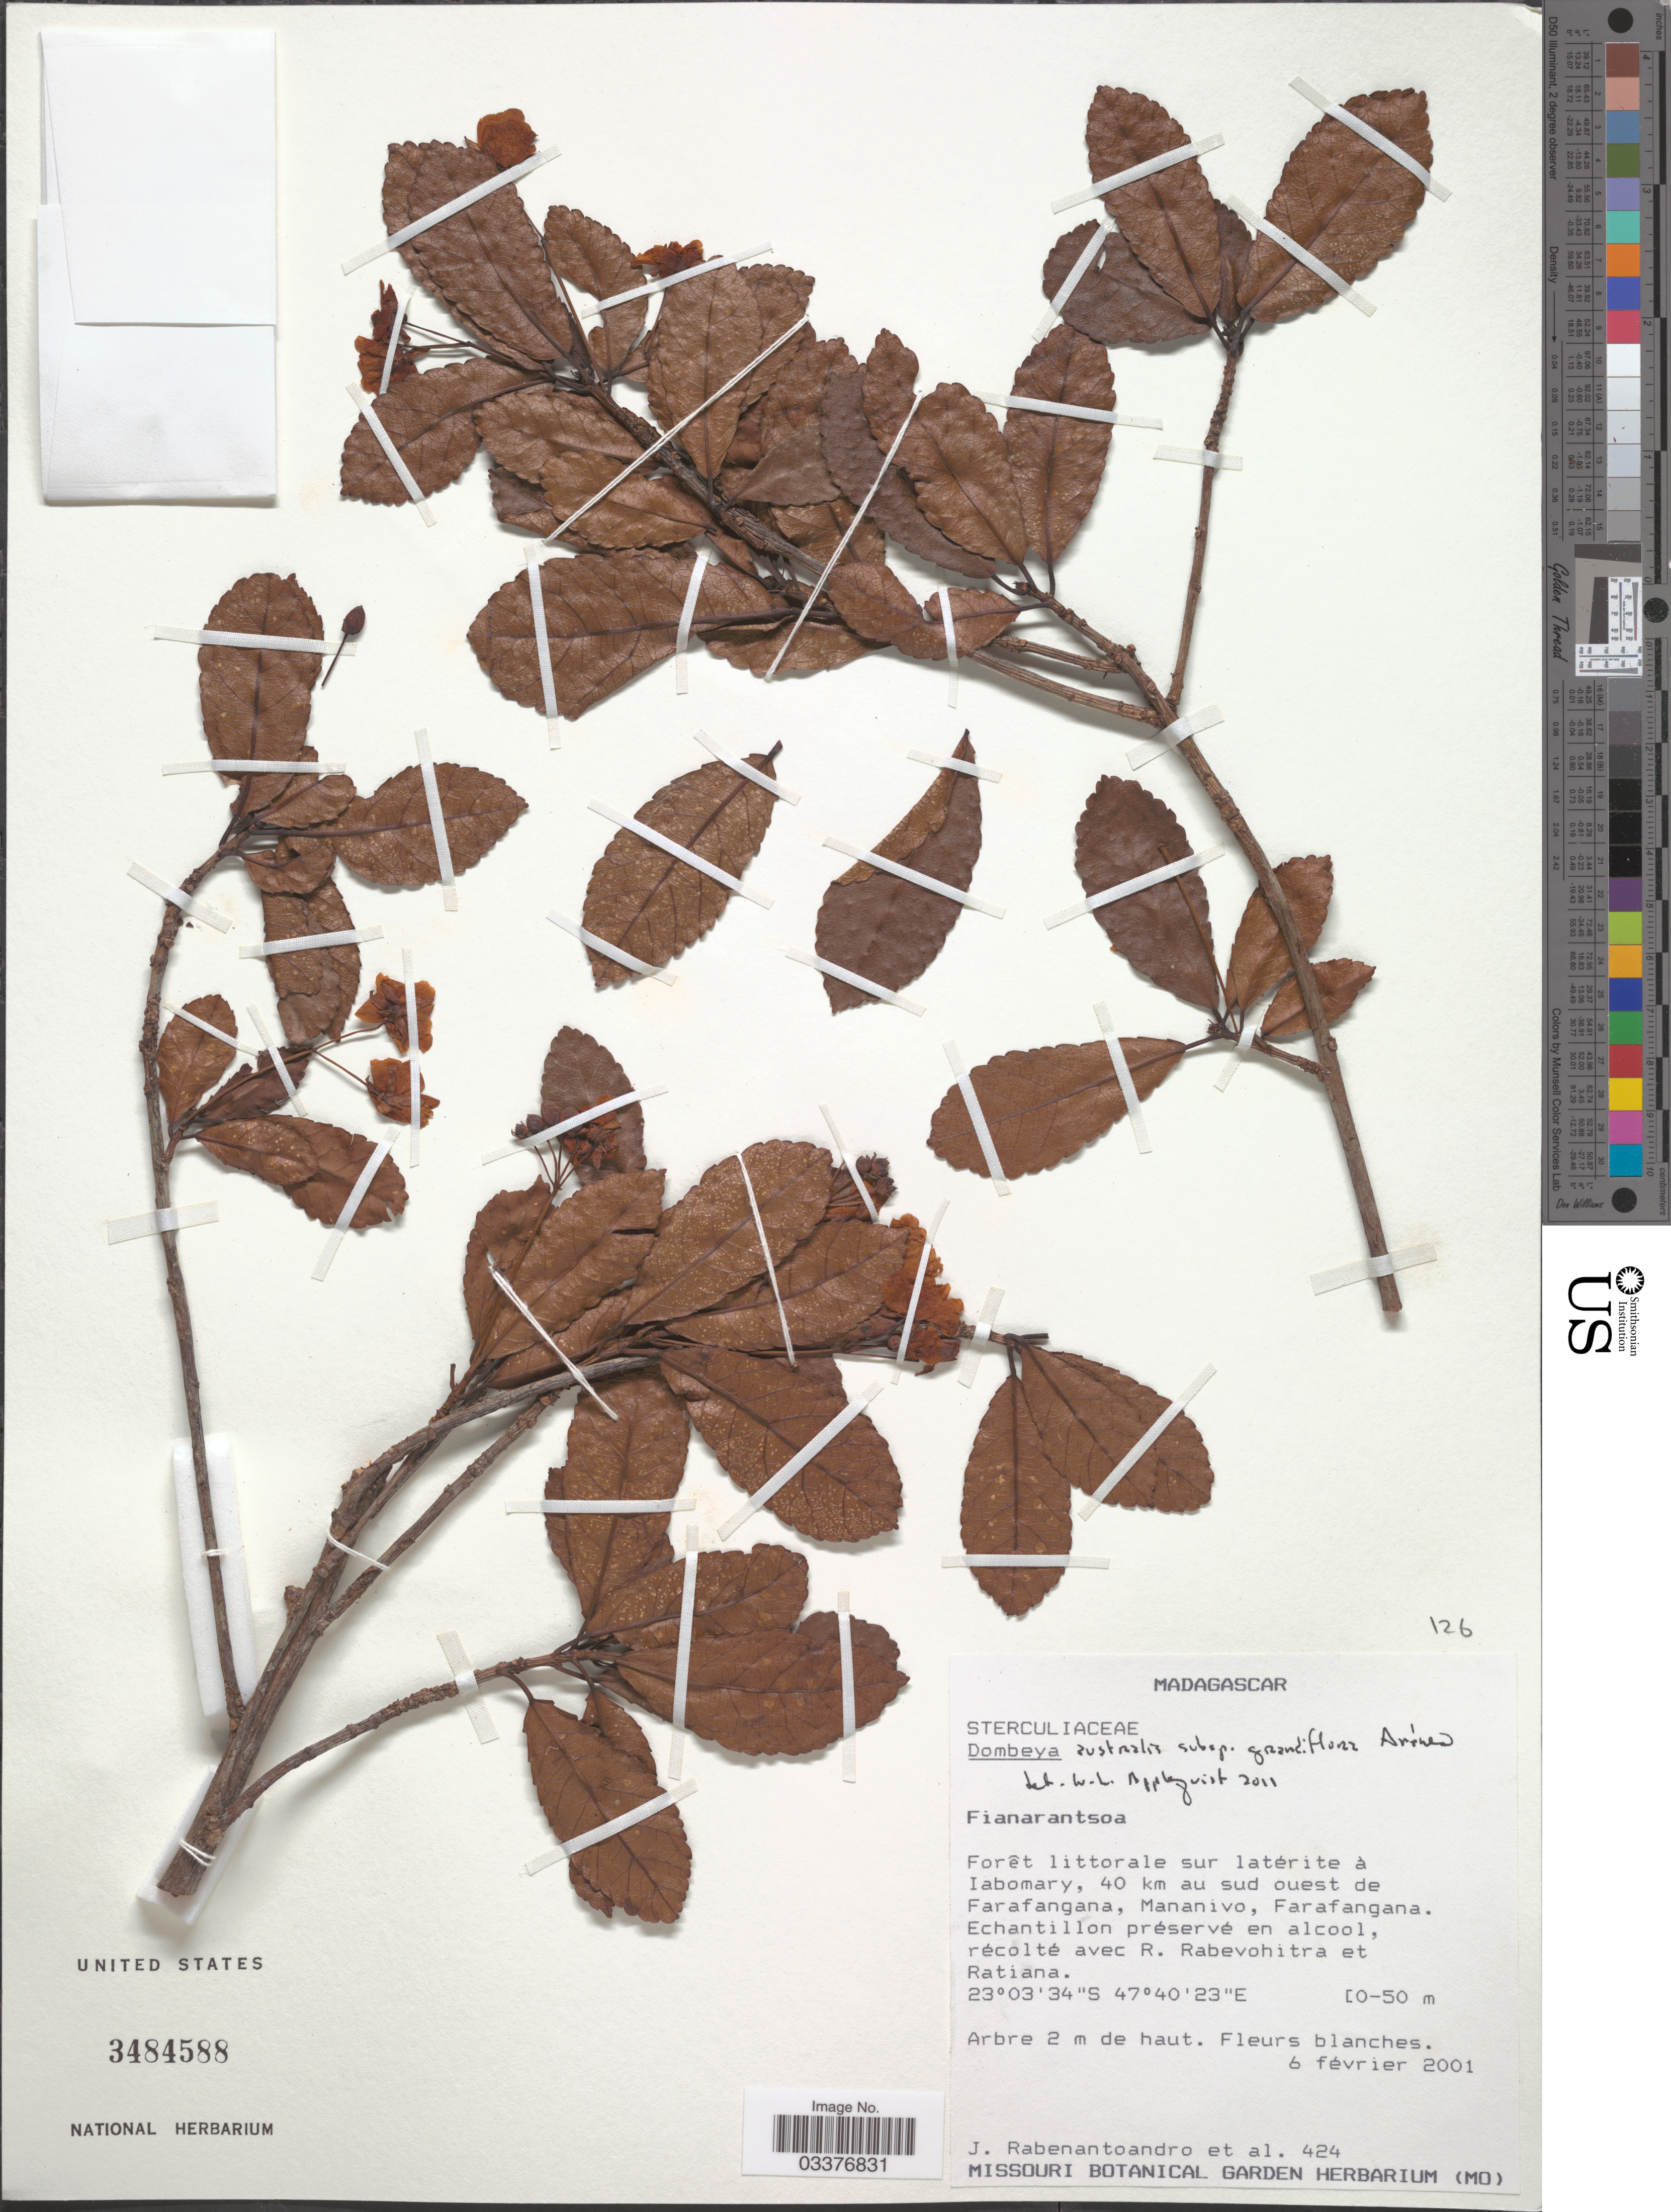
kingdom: Plantae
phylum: Tracheophyta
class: Magnoliopsida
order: Malvales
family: Malvaceae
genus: Dombeya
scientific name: Dombeya australis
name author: Scott Elliot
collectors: J. Rabenantoandro, R. Rabevohitra & -. Ratiana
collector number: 424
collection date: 2001-02-06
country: Madagascar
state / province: Atsimo-Atsinanana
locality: Forêt littorale sur latérite à labomary, 40 km au sud ouest de Farafangana, Mananivo, Farafangana.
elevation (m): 0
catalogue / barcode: US 3484588